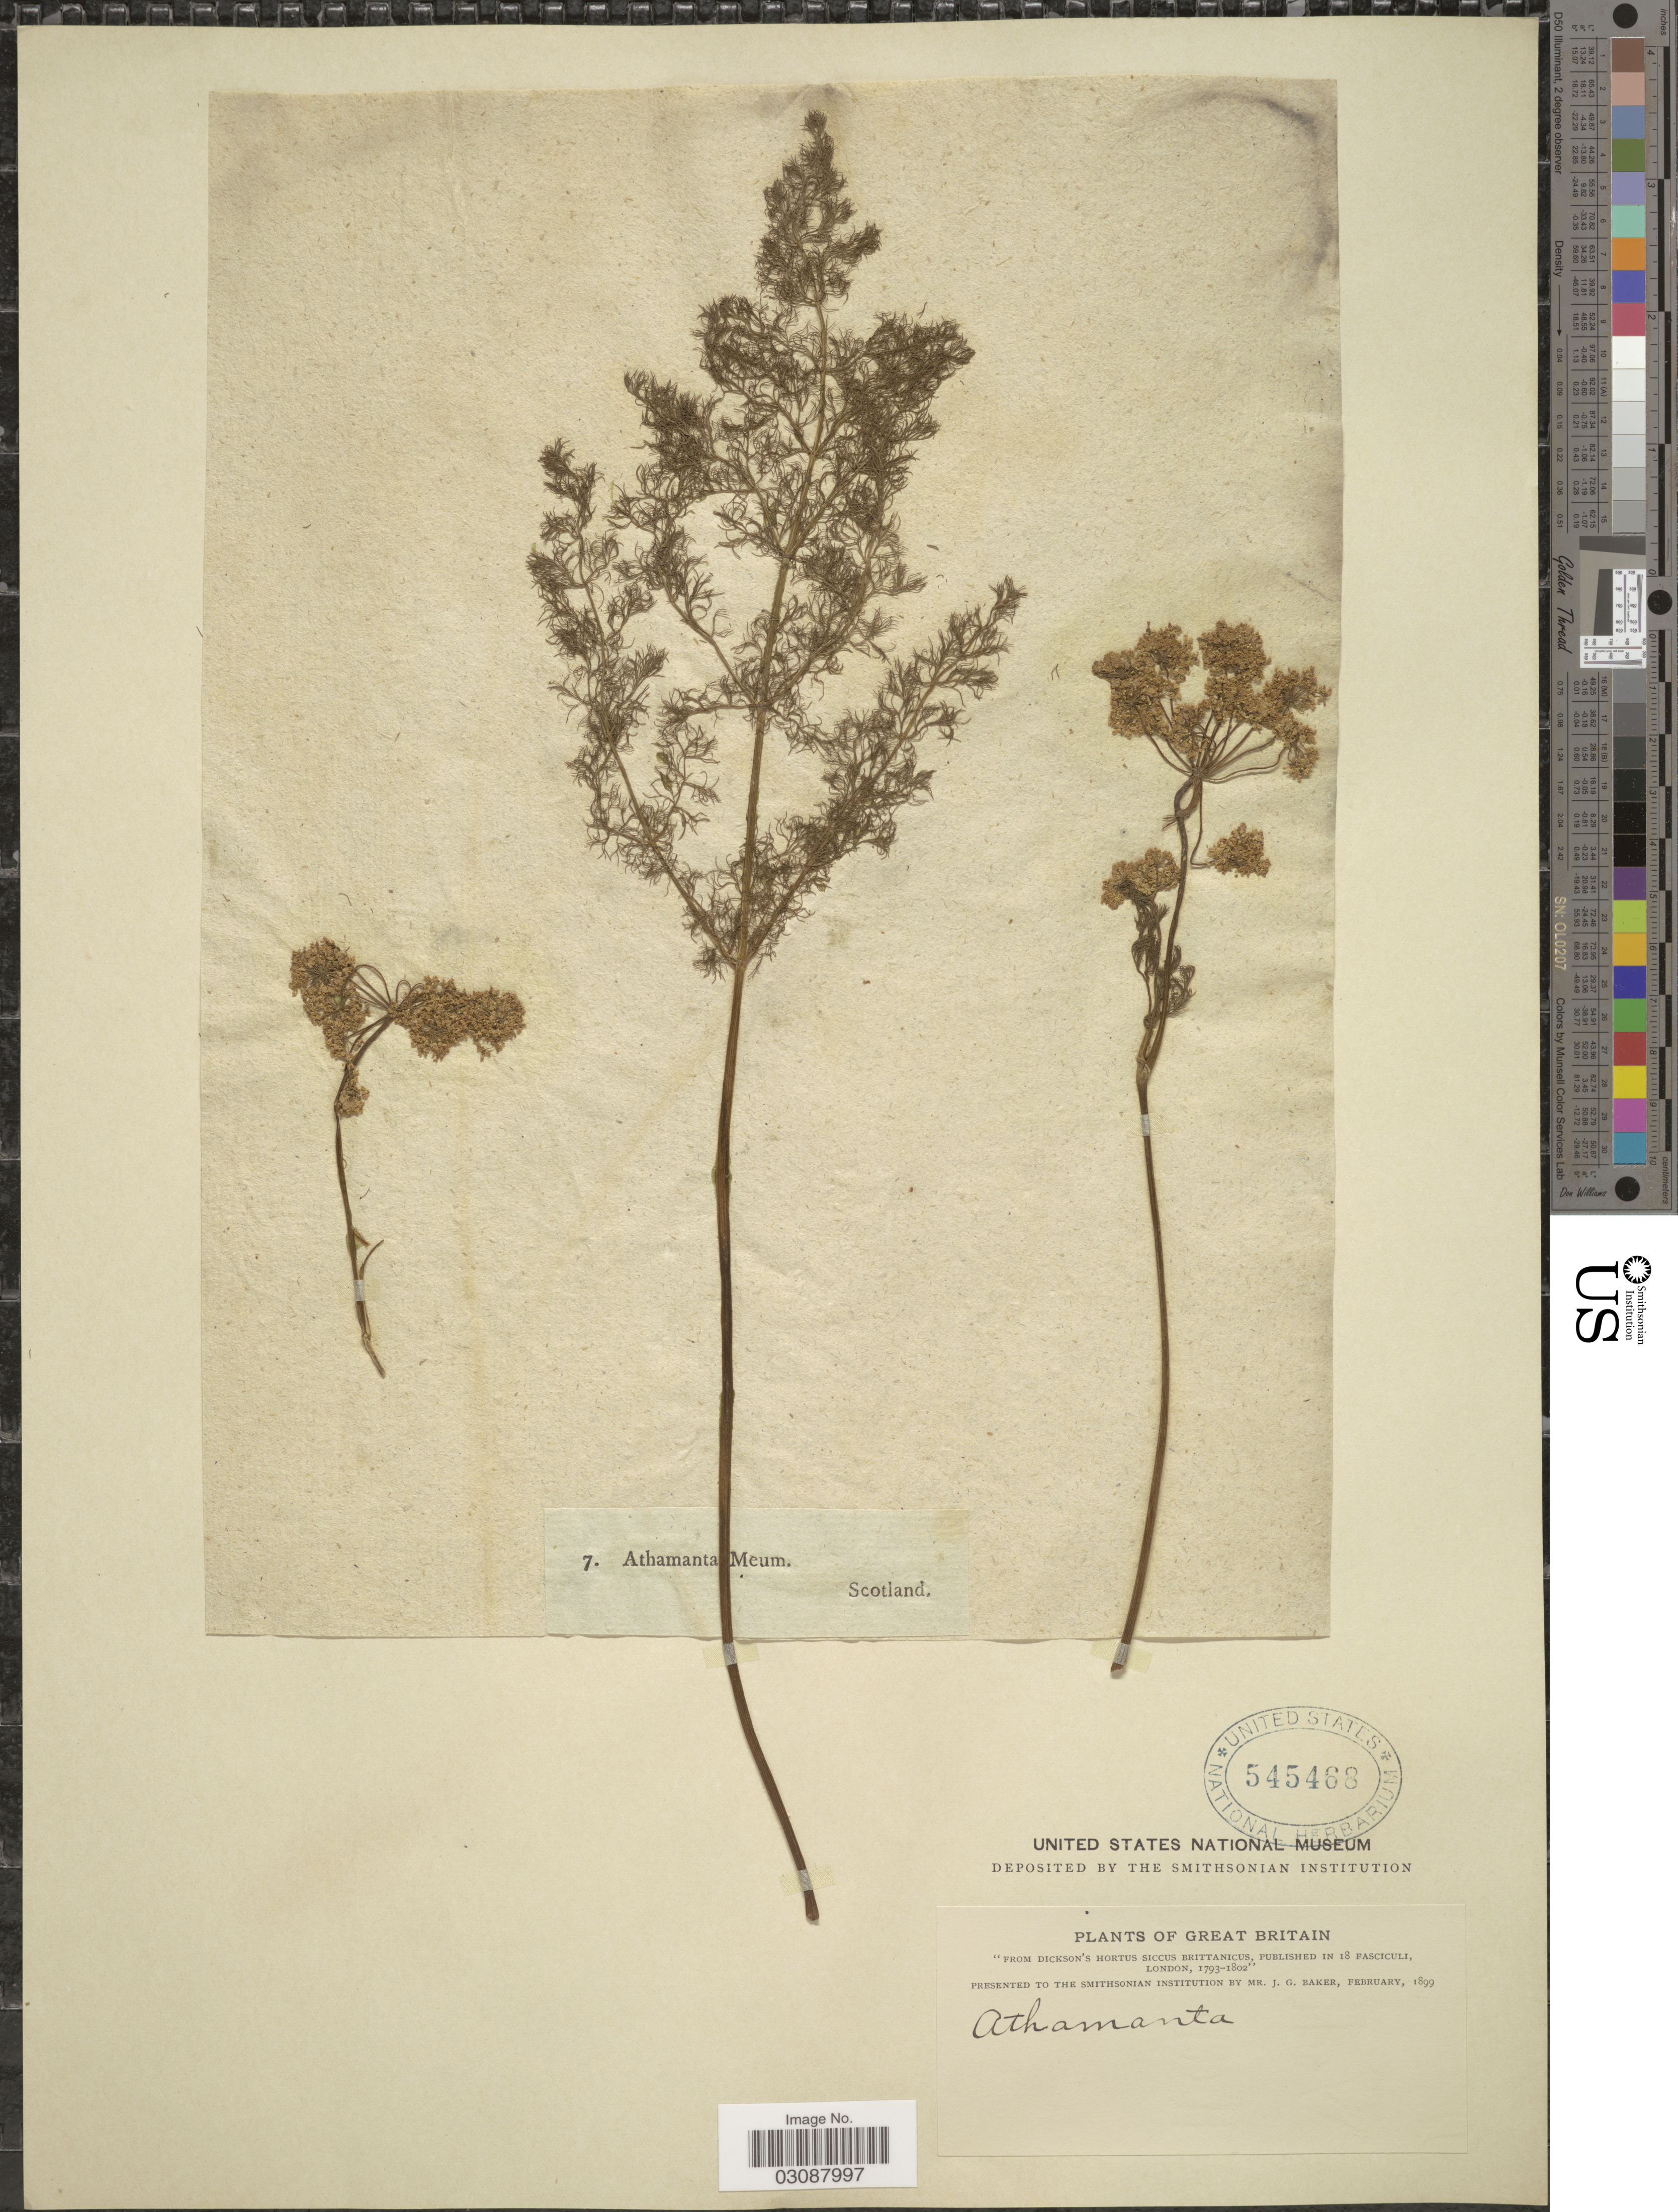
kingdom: Plantae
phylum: Tracheophyta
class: Magnoliopsida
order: Apiales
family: Apiaceae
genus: Athamanta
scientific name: Athamanta meum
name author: L.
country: United Kingdom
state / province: Scotland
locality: Great Britain.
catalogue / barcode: US 545468